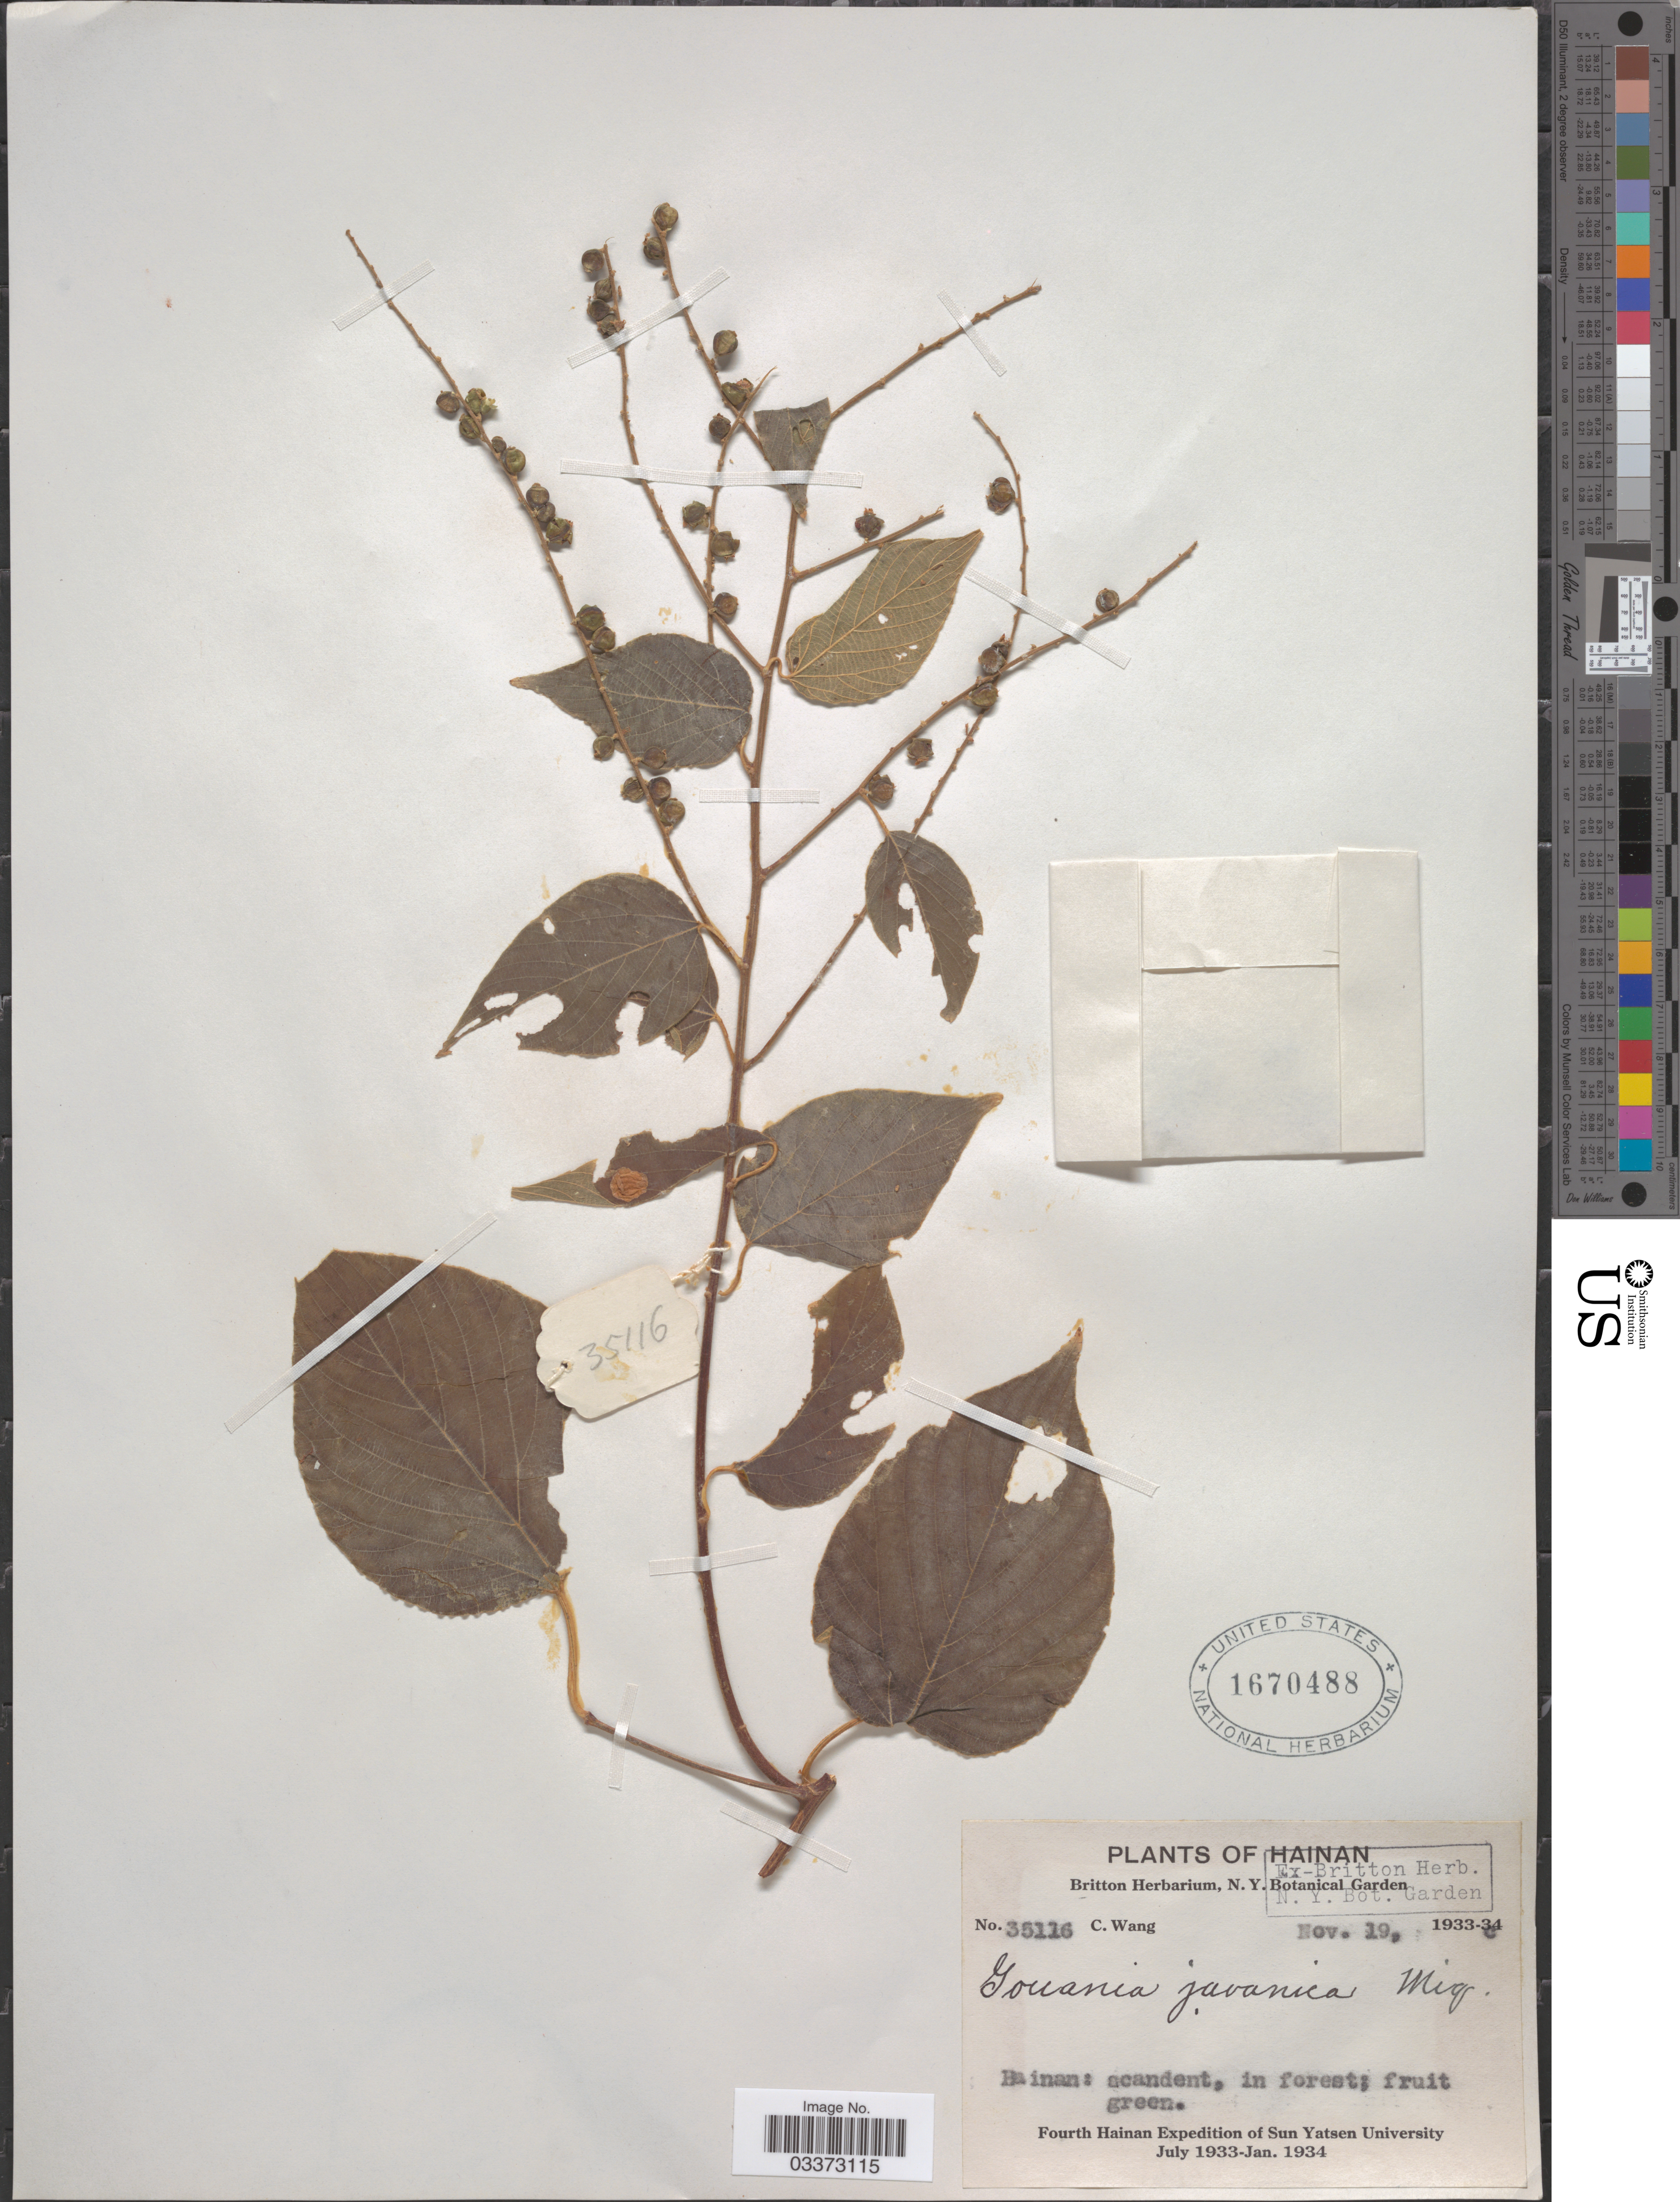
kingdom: Plantae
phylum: Tracheophyta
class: Magnoliopsida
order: Rosales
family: Rhamnaceae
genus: Gouania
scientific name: Gouania javanica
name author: Miq.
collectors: C. Wang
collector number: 35116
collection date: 1934-11-19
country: China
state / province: Hainan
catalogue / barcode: US 1670488